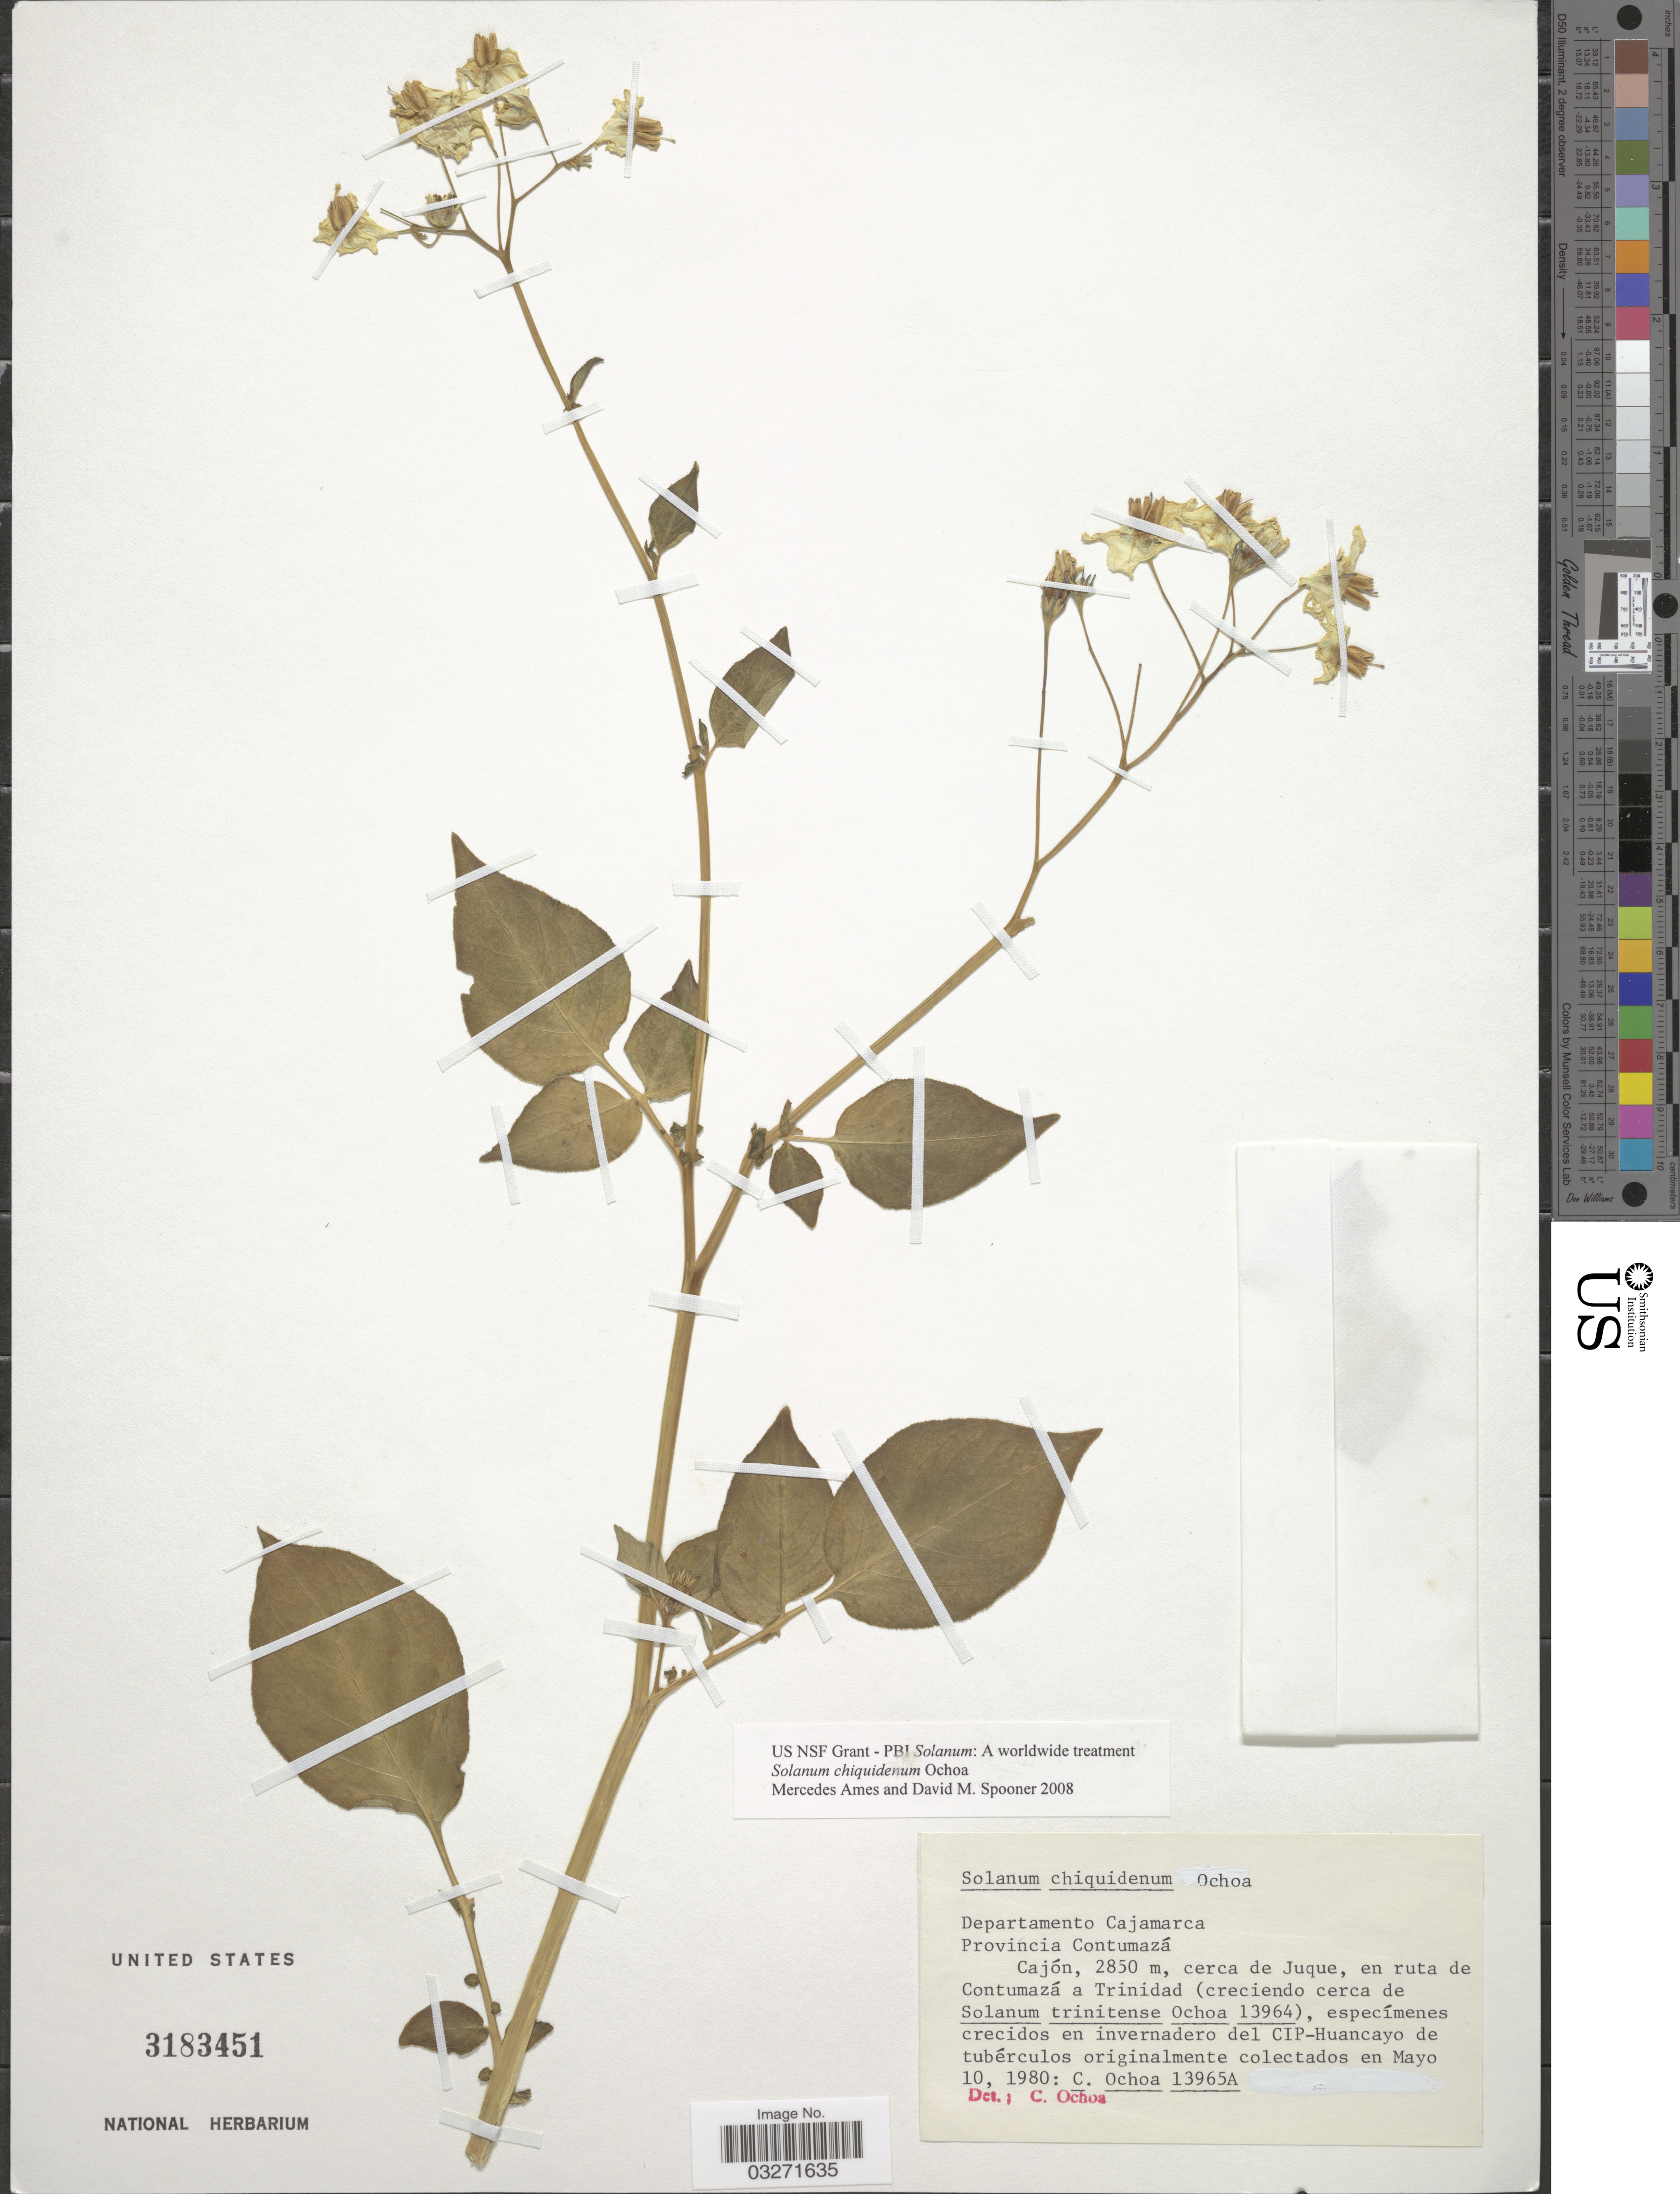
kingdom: Plantae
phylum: Tracheophyta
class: Magnoliopsida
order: Solanales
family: Solanaceae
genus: Solanum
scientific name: Solanum chiquidenum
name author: Ochoa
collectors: C. Ochoa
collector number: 13965A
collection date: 1980-05-10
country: Peru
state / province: Cajamarca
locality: Provincia Contumazá. Cajón, cerca de Juque, en ruta de Contumazá a Trinidad, en invernadero del CIP-Huancayo.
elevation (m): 2850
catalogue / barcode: US 3183451